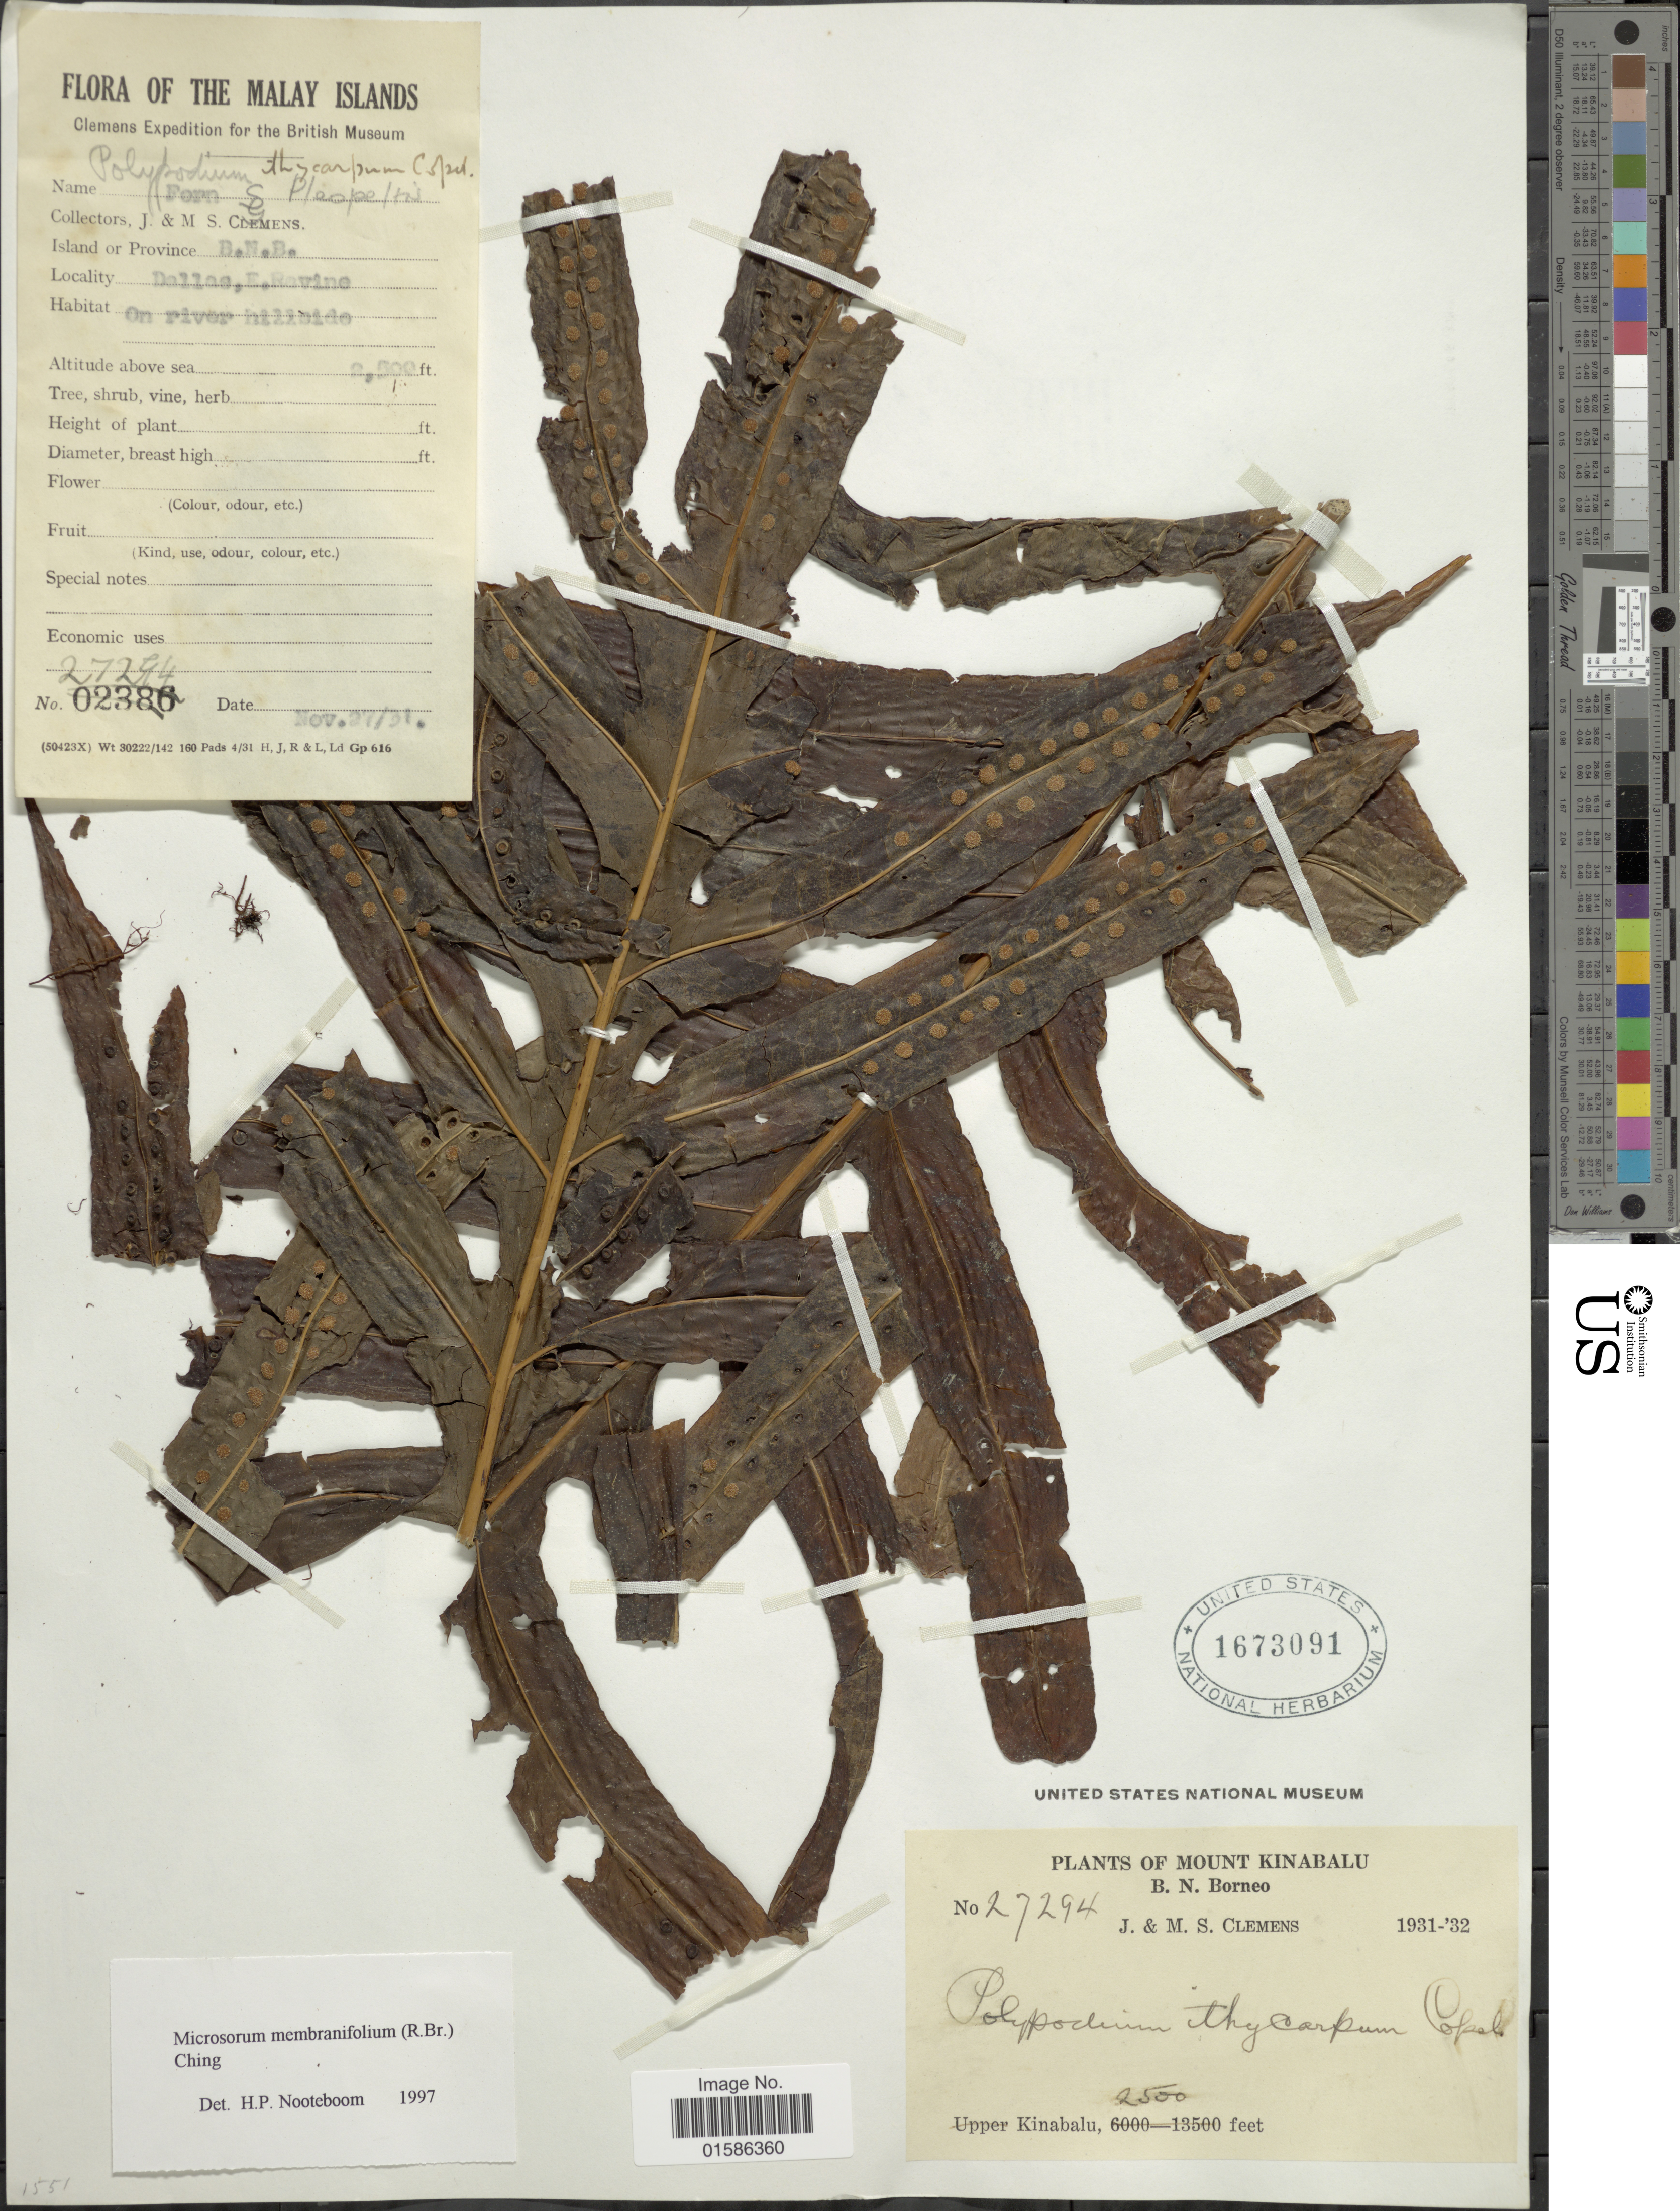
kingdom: Plantae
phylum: Tracheophyta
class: Polypodiopsida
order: Polypodiales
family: Polypodiaceae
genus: Microsorum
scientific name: Microsorum membranifolium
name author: (R. Br.) Ching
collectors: J. Clemens & M. S. Clemens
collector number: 27294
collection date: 1931-11-27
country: Malaysia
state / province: Sabah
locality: Mount Kinabalu, B.N.Borneo, Kinabalu, The Malay Islands, Dallas, E.Ravine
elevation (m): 762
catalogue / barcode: US 1673091